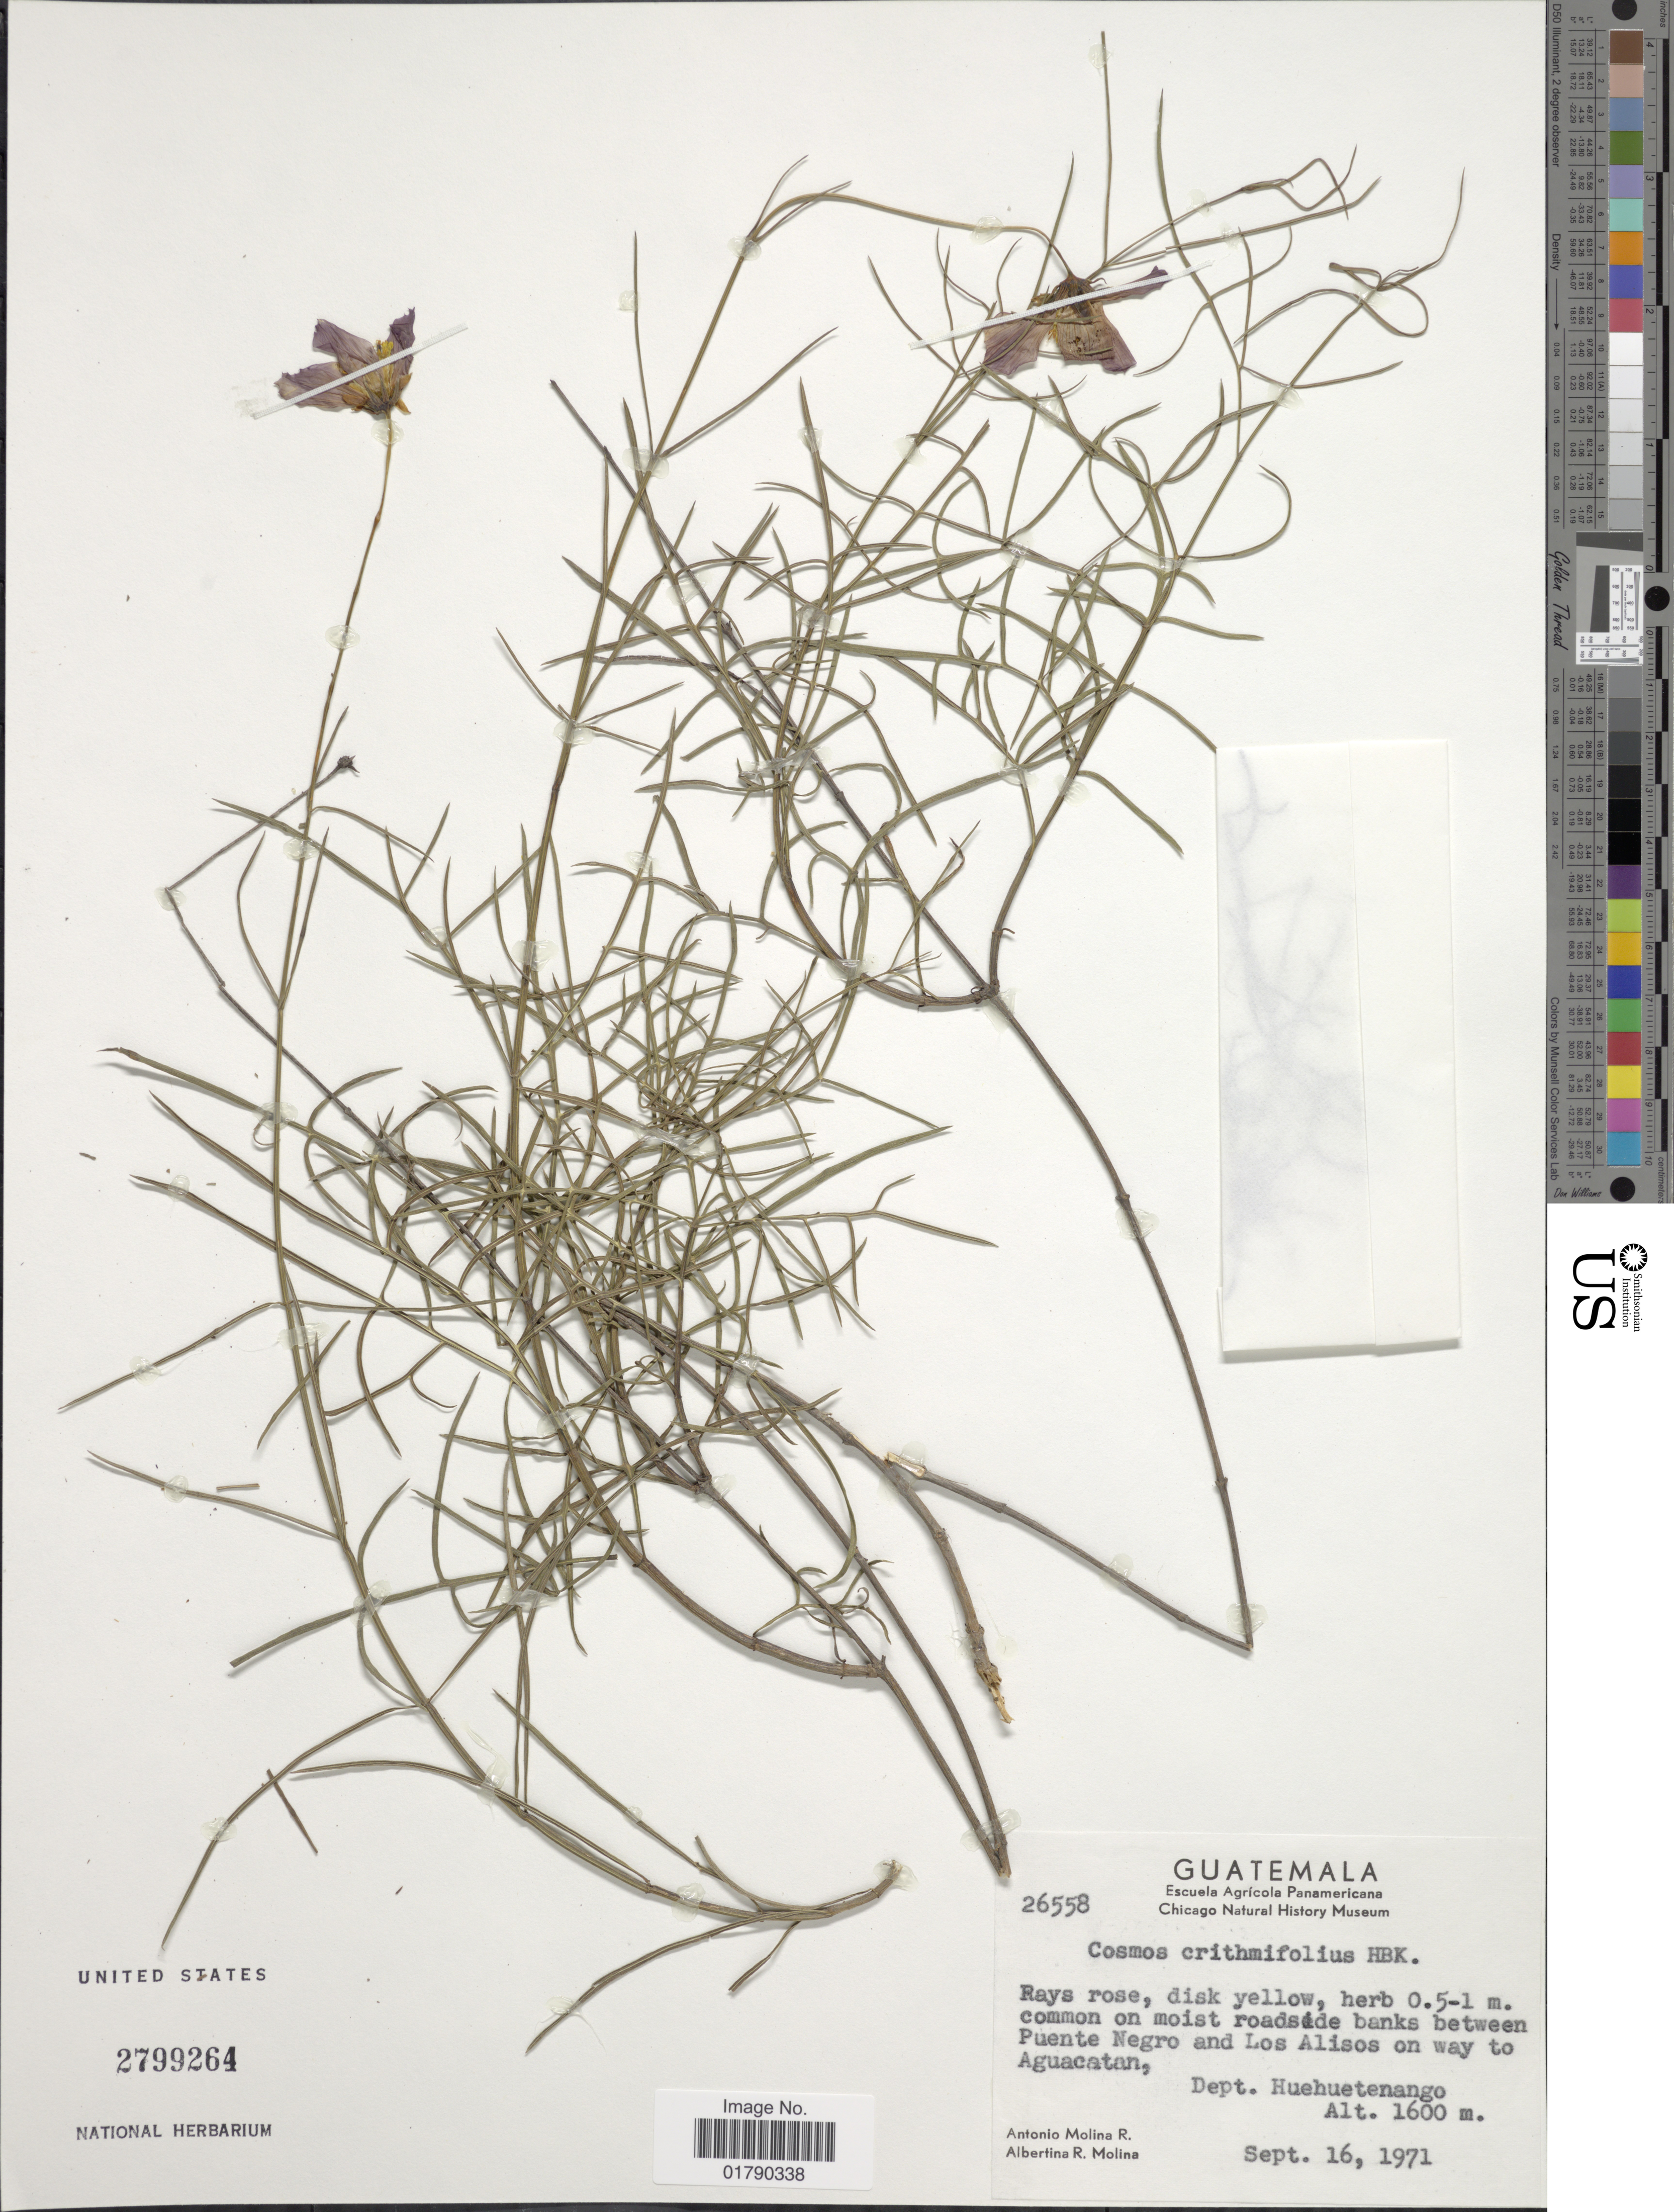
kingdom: Plantae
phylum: Tracheophyta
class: Magnoliopsida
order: Asterales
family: Asteraceae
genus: Cosmos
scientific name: Cosmos crithmifolius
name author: Kunth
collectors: A. Molina R. & A. R. Molina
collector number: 26558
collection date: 1971-09-16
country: Guatemala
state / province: Huehuetenango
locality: Roadside banks between Puente Negro and Los Alisos on way to Aguacatan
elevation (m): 1600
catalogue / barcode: US 2799264